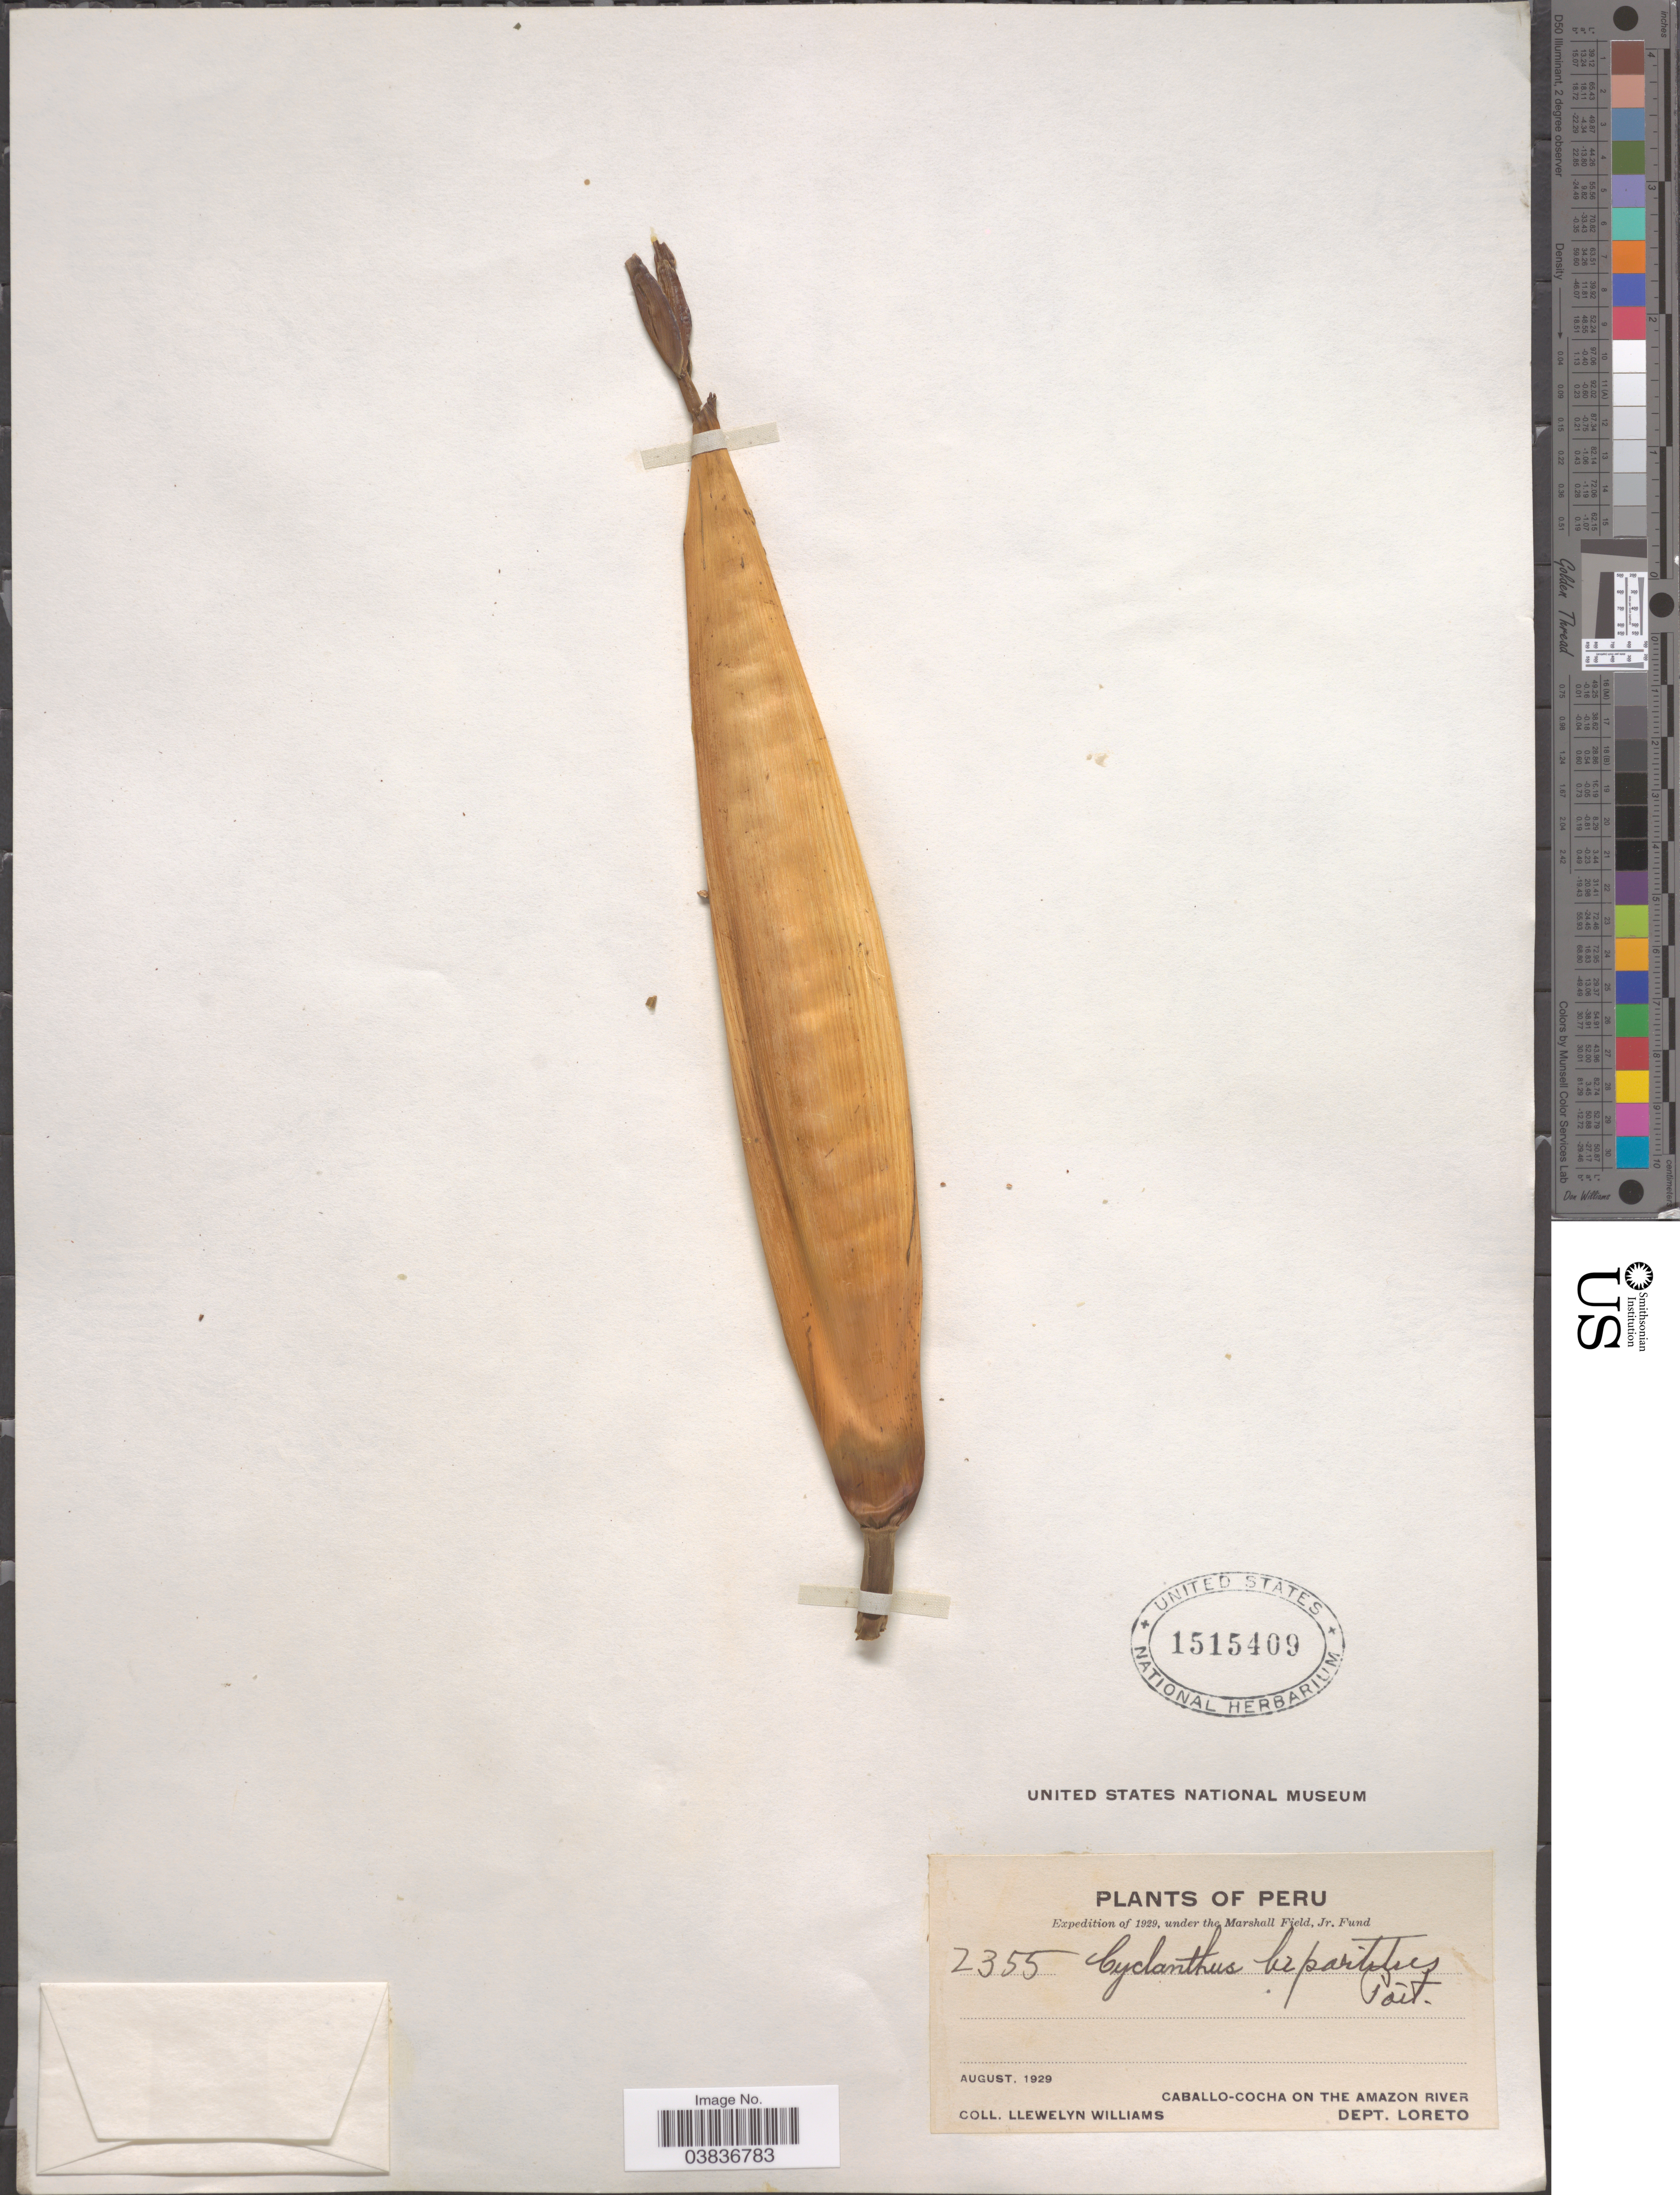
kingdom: Plantae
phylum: Tracheophyta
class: Liliopsida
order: Pandanales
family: Cyclanthaceae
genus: Cyclanthus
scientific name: Cyclanthus bipartitus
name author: Poit. ex A. Rich.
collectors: Ll. Williams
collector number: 2355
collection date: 1929-08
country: Peru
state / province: Loreto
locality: Caballo-Cocha on the Amazon River. Dept. Loreto.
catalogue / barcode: US 1515409